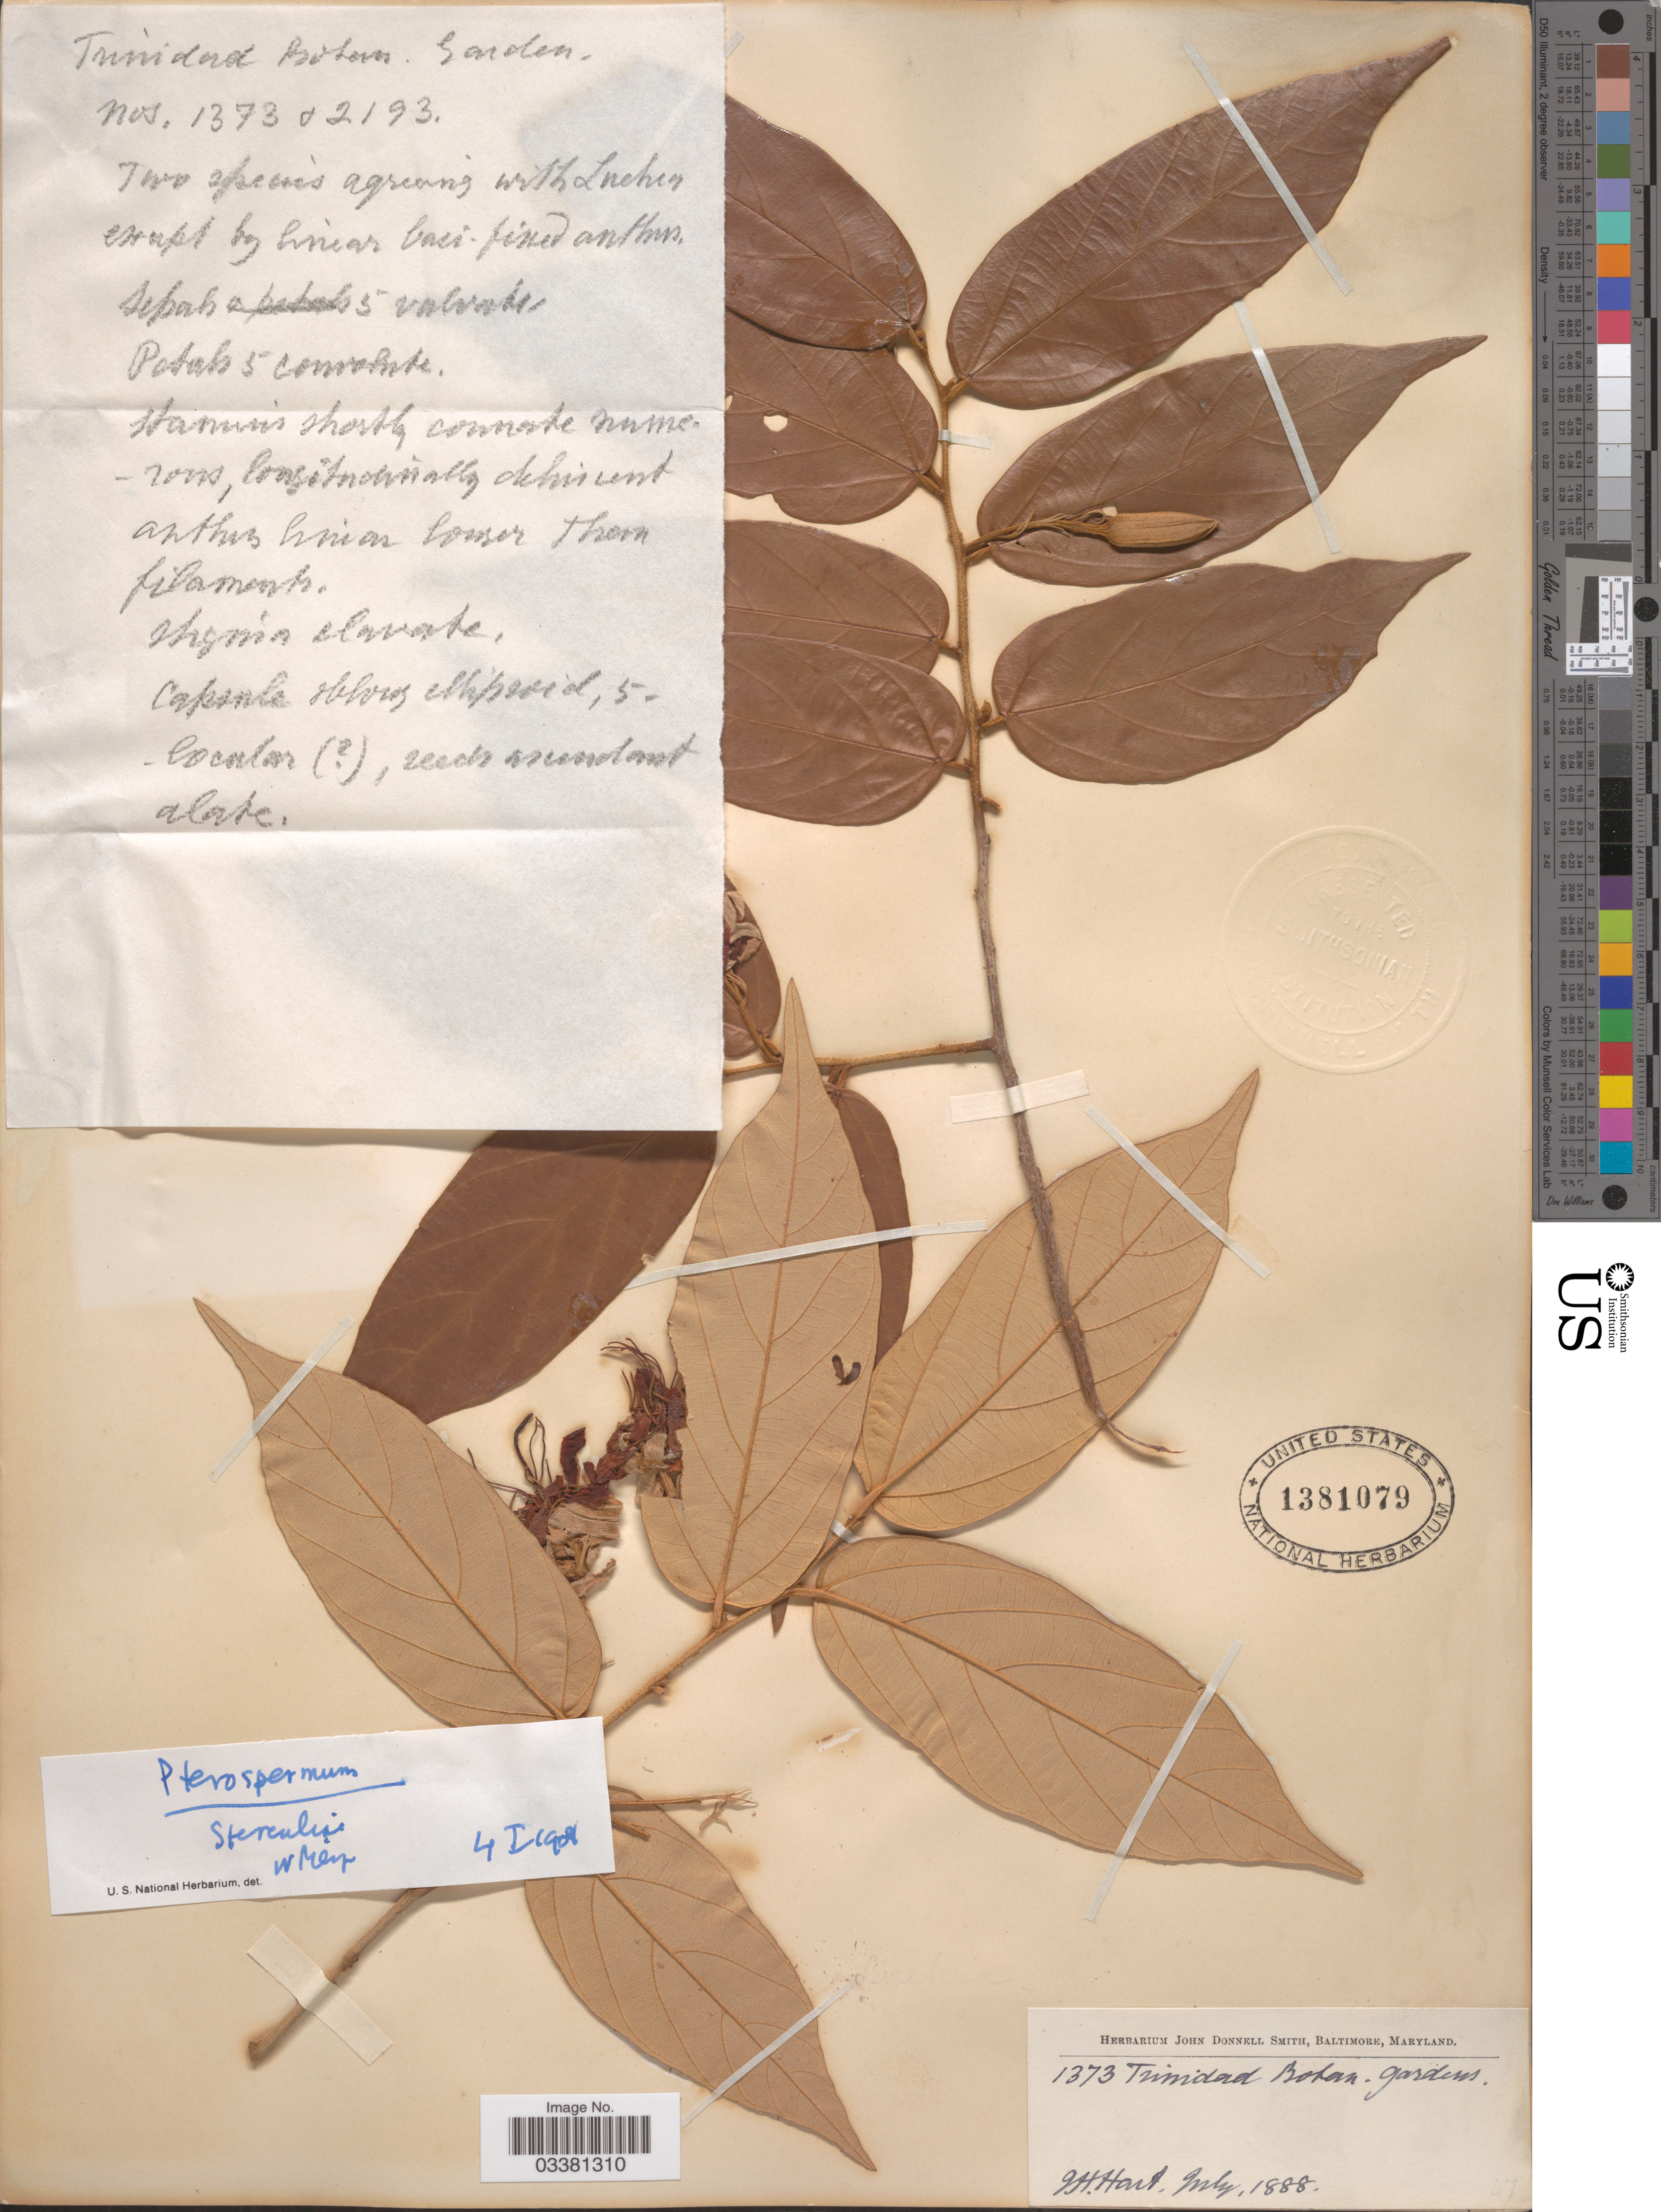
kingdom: Plantae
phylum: Tracheophyta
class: Magnoliopsida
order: Malvales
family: Malvaceae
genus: Pterospermum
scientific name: Pterospermum sp.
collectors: J. H. Hart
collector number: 1373/2193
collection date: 1888-07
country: Trinidad and Tobago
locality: Trinidad Botan. Gardens.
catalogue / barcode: US 1381079